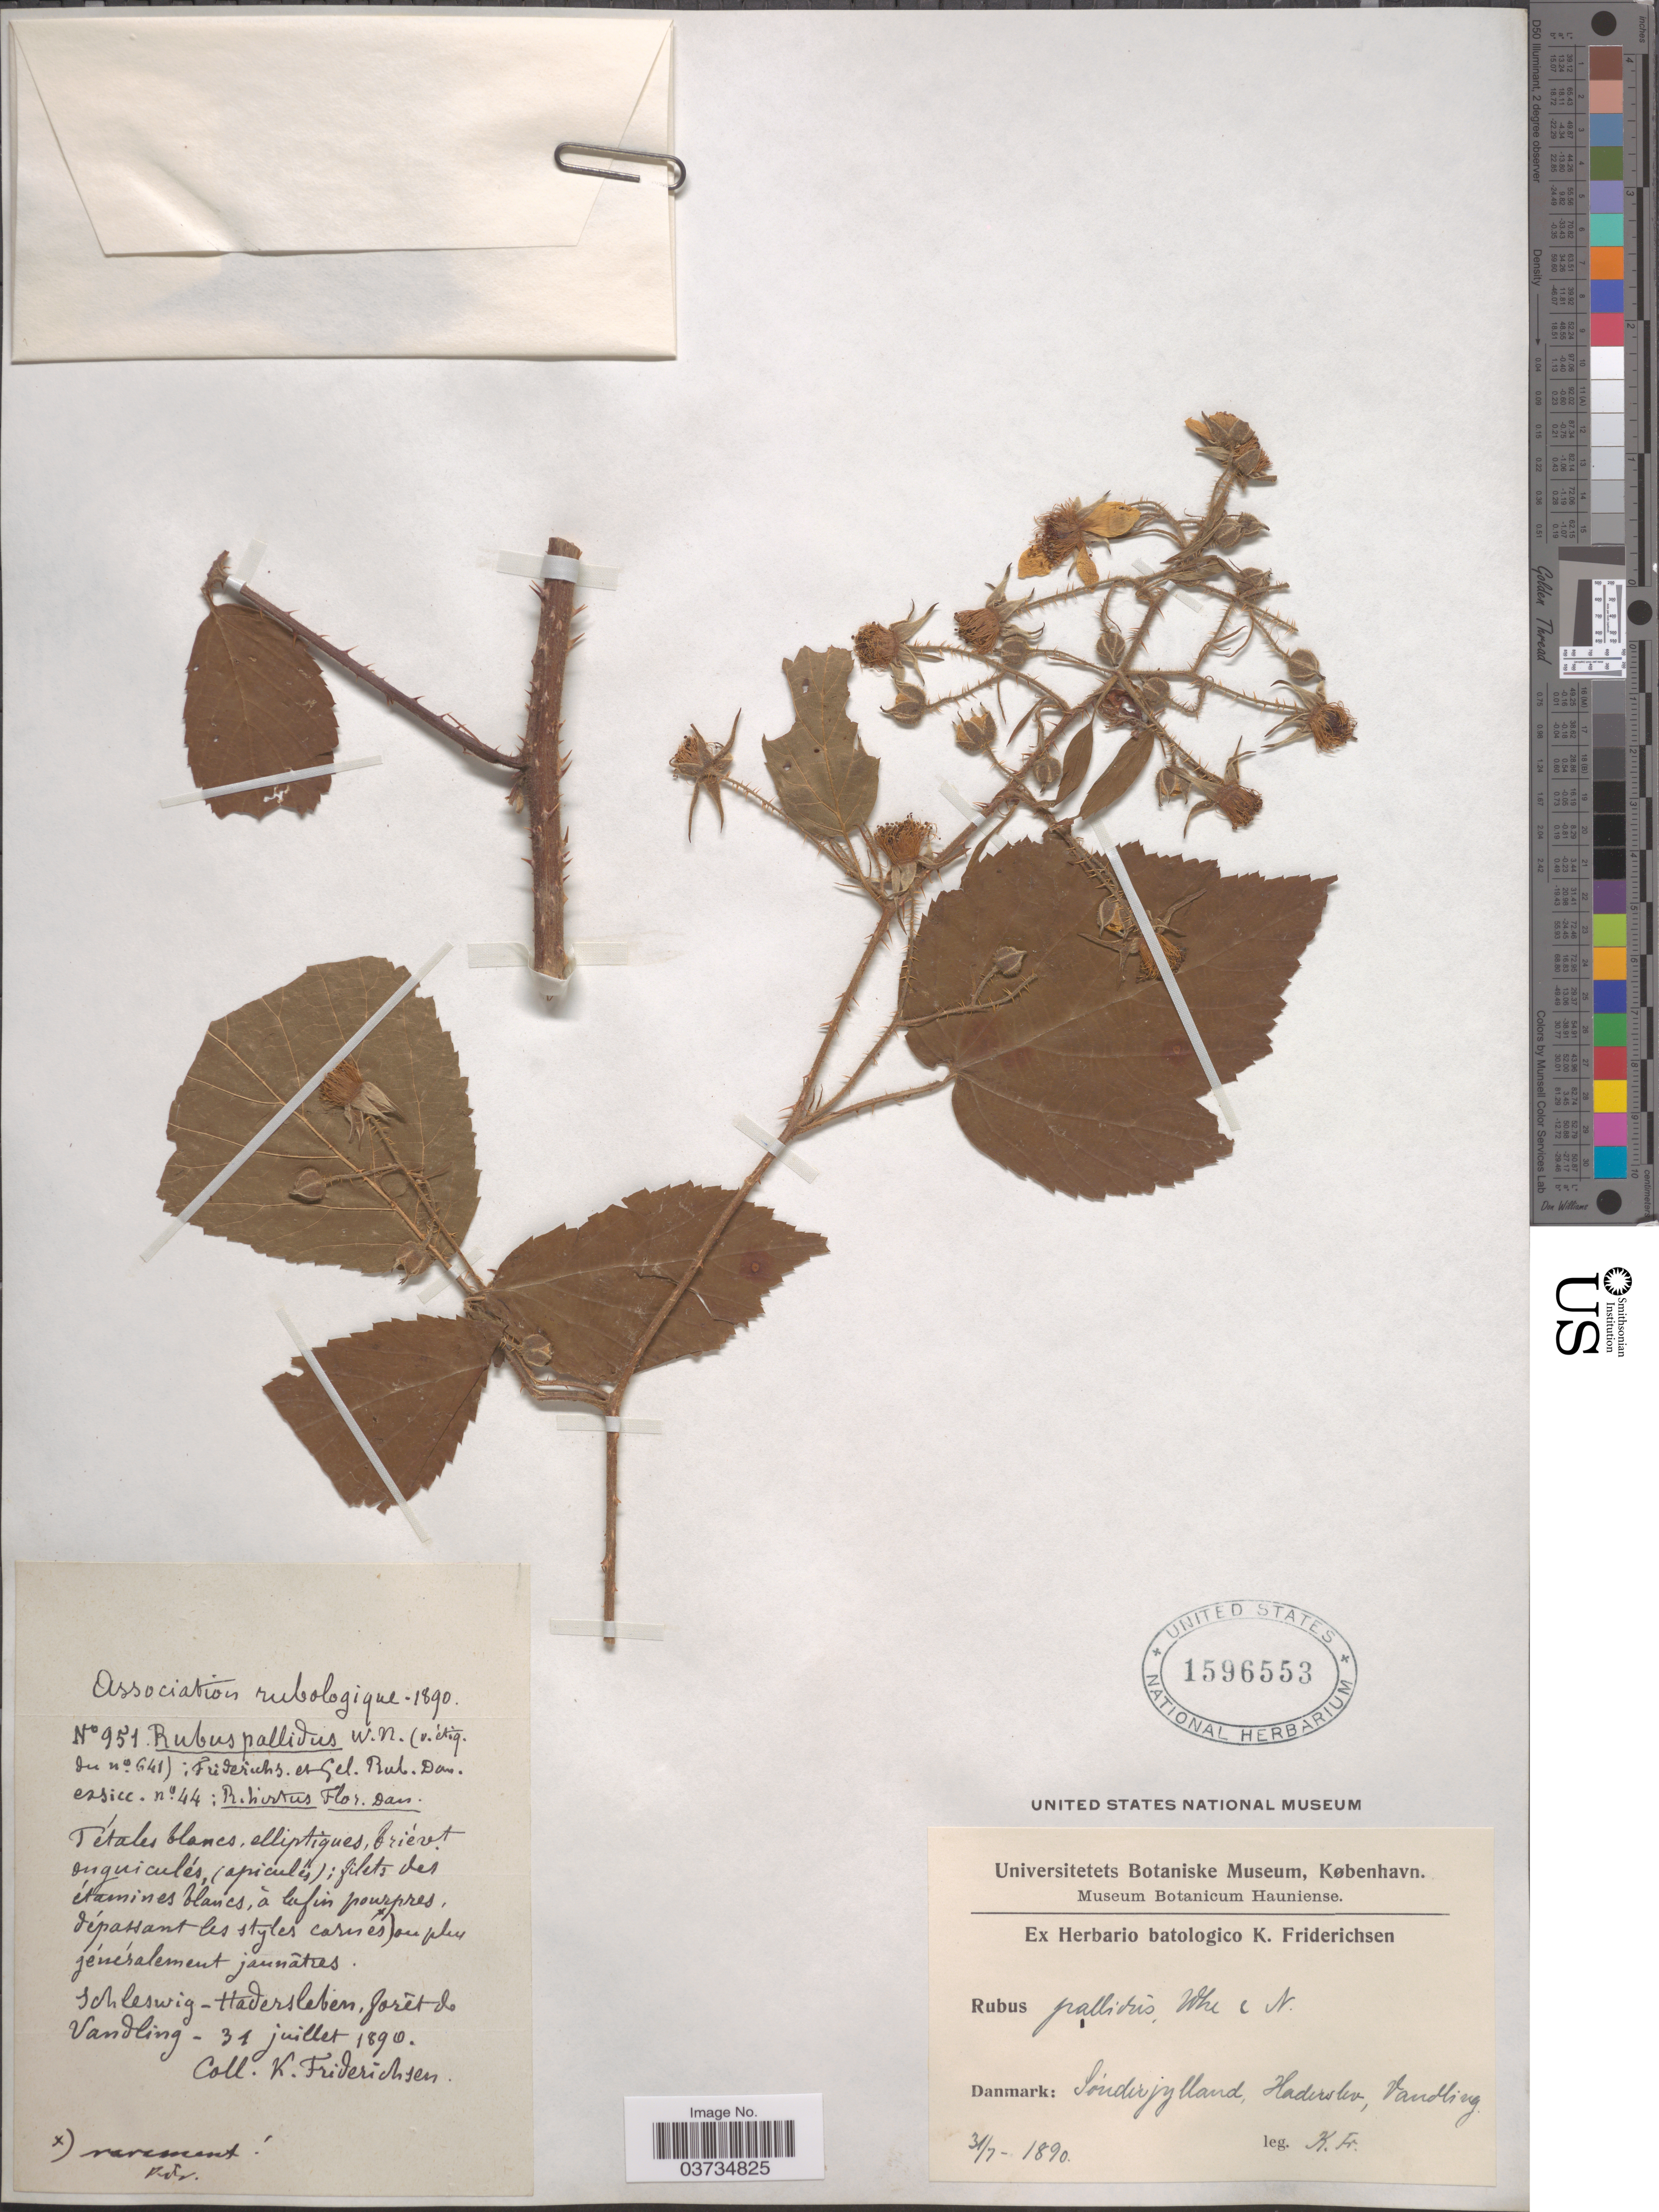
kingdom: Plantae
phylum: Tracheophyta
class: Magnoliopsida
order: Rosales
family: Rosaceae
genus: Rubus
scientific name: Rubus pallidus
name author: Weihe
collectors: K. Friderichsen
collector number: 951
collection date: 1890-07-31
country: Denmark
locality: Sónderjylland, Haderslev, forêt de Vandling. Schleswig-Hadersleben.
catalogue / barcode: US 1596553